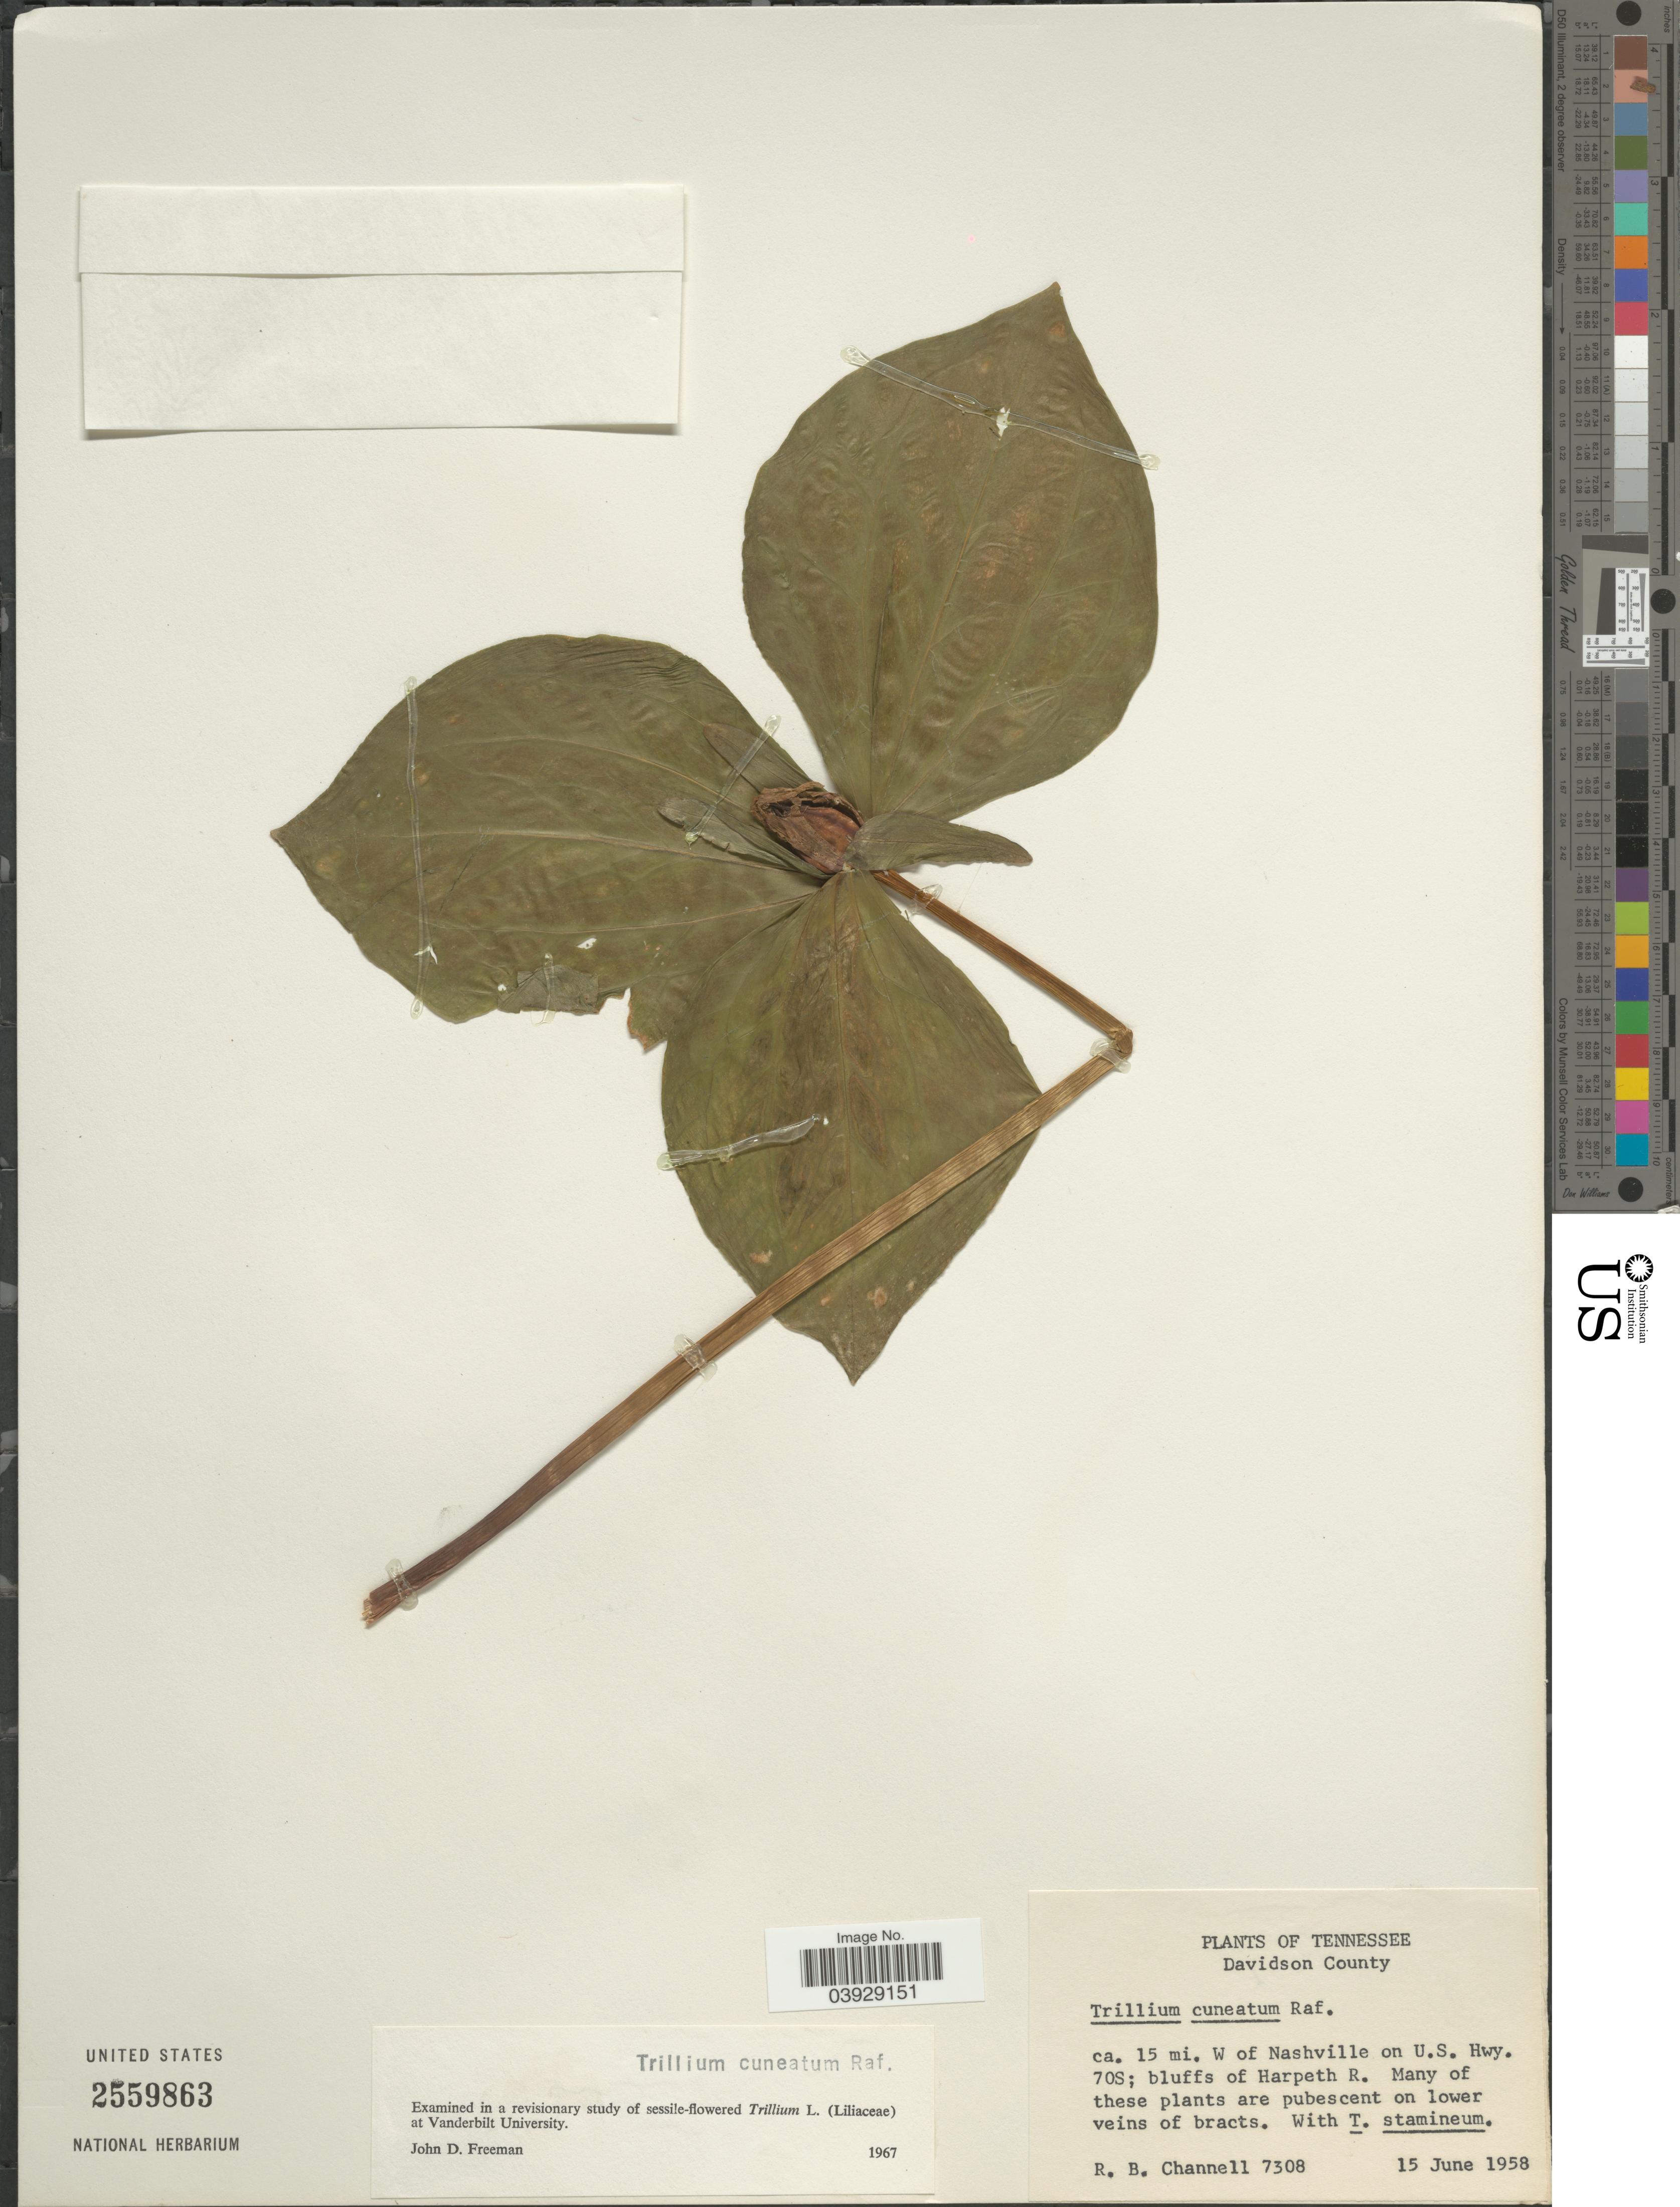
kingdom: Plantae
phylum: Tracheophyta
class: Liliopsida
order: Liliales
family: Melanthiaceae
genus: Trillium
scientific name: Trillium cuneatum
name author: Raf.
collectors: R. B. Channell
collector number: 7308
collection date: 1958-06-15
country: United States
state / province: Tennessee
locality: Davidson County. Ca. 15 mi. W of Nashville on U.S. Hwy. 70S; bluffs of Harpeth R.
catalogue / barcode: US 2559863